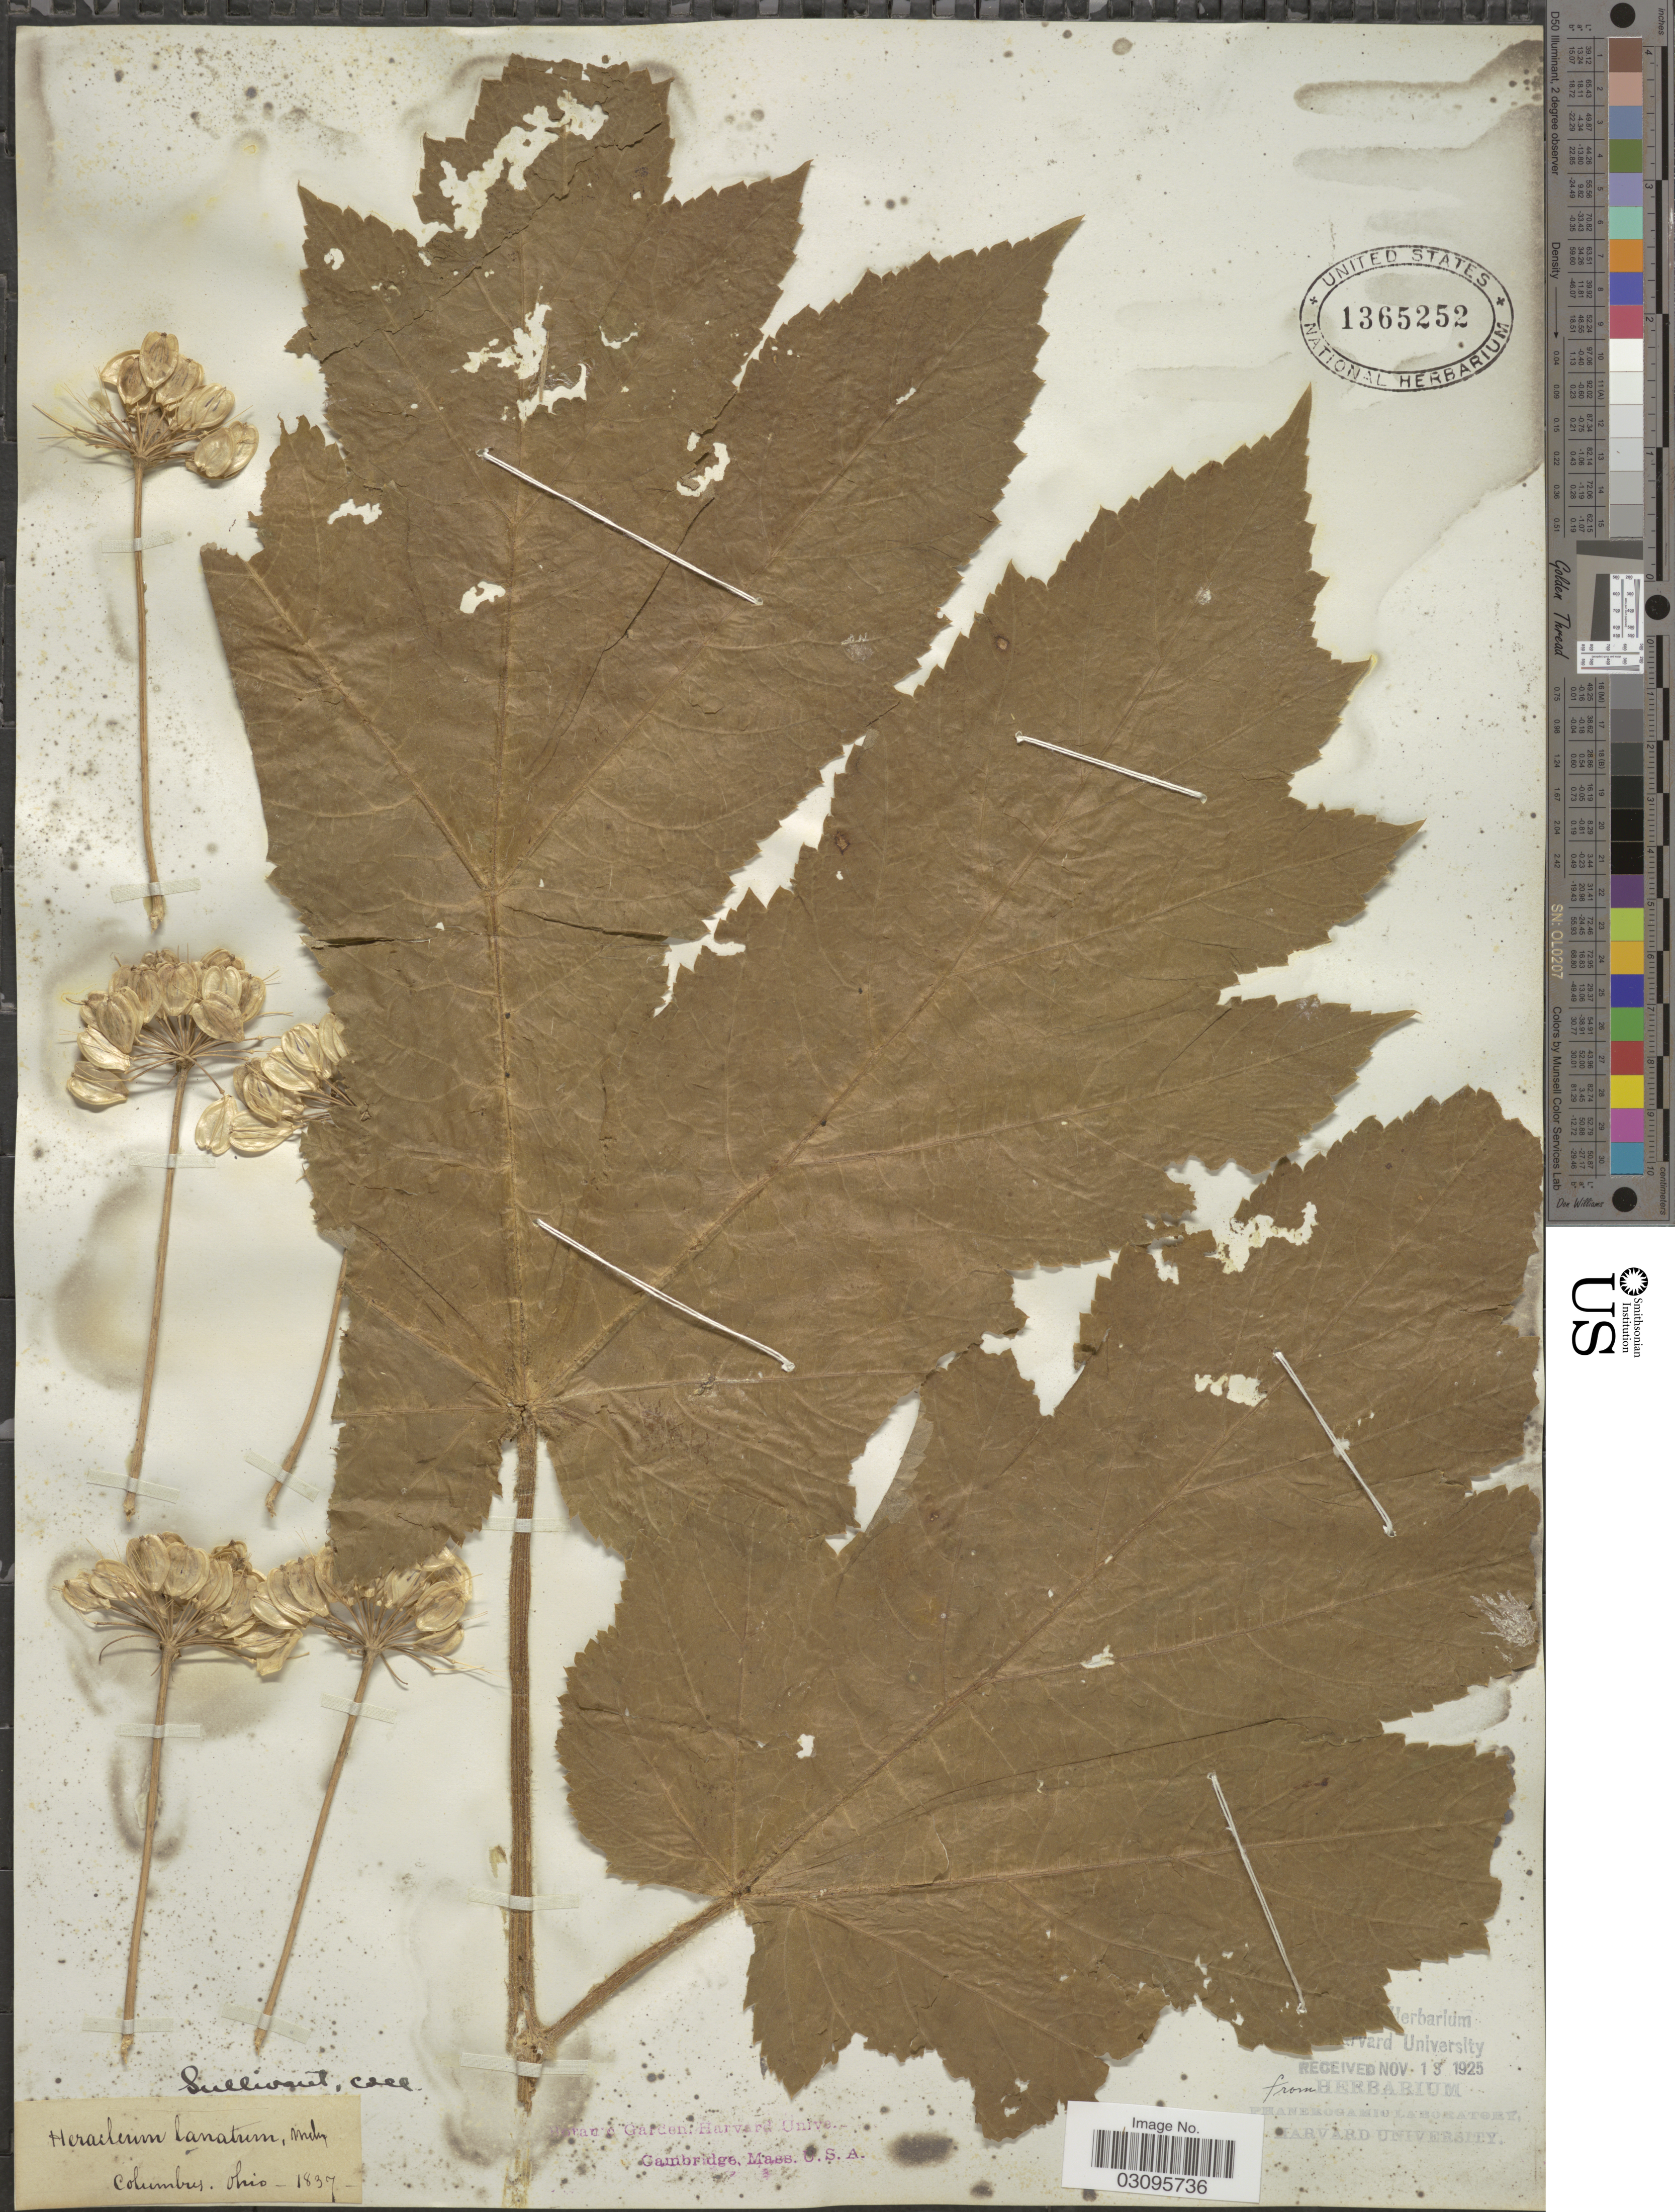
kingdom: Plantae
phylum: Tracheophyta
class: Magnoliopsida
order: Apiales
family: Apiaceae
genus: Heracleum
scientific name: Heracleum lanatum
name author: Michx.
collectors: Sullivant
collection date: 1837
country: United States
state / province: Ohio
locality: Columbus.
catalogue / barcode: US 1365252